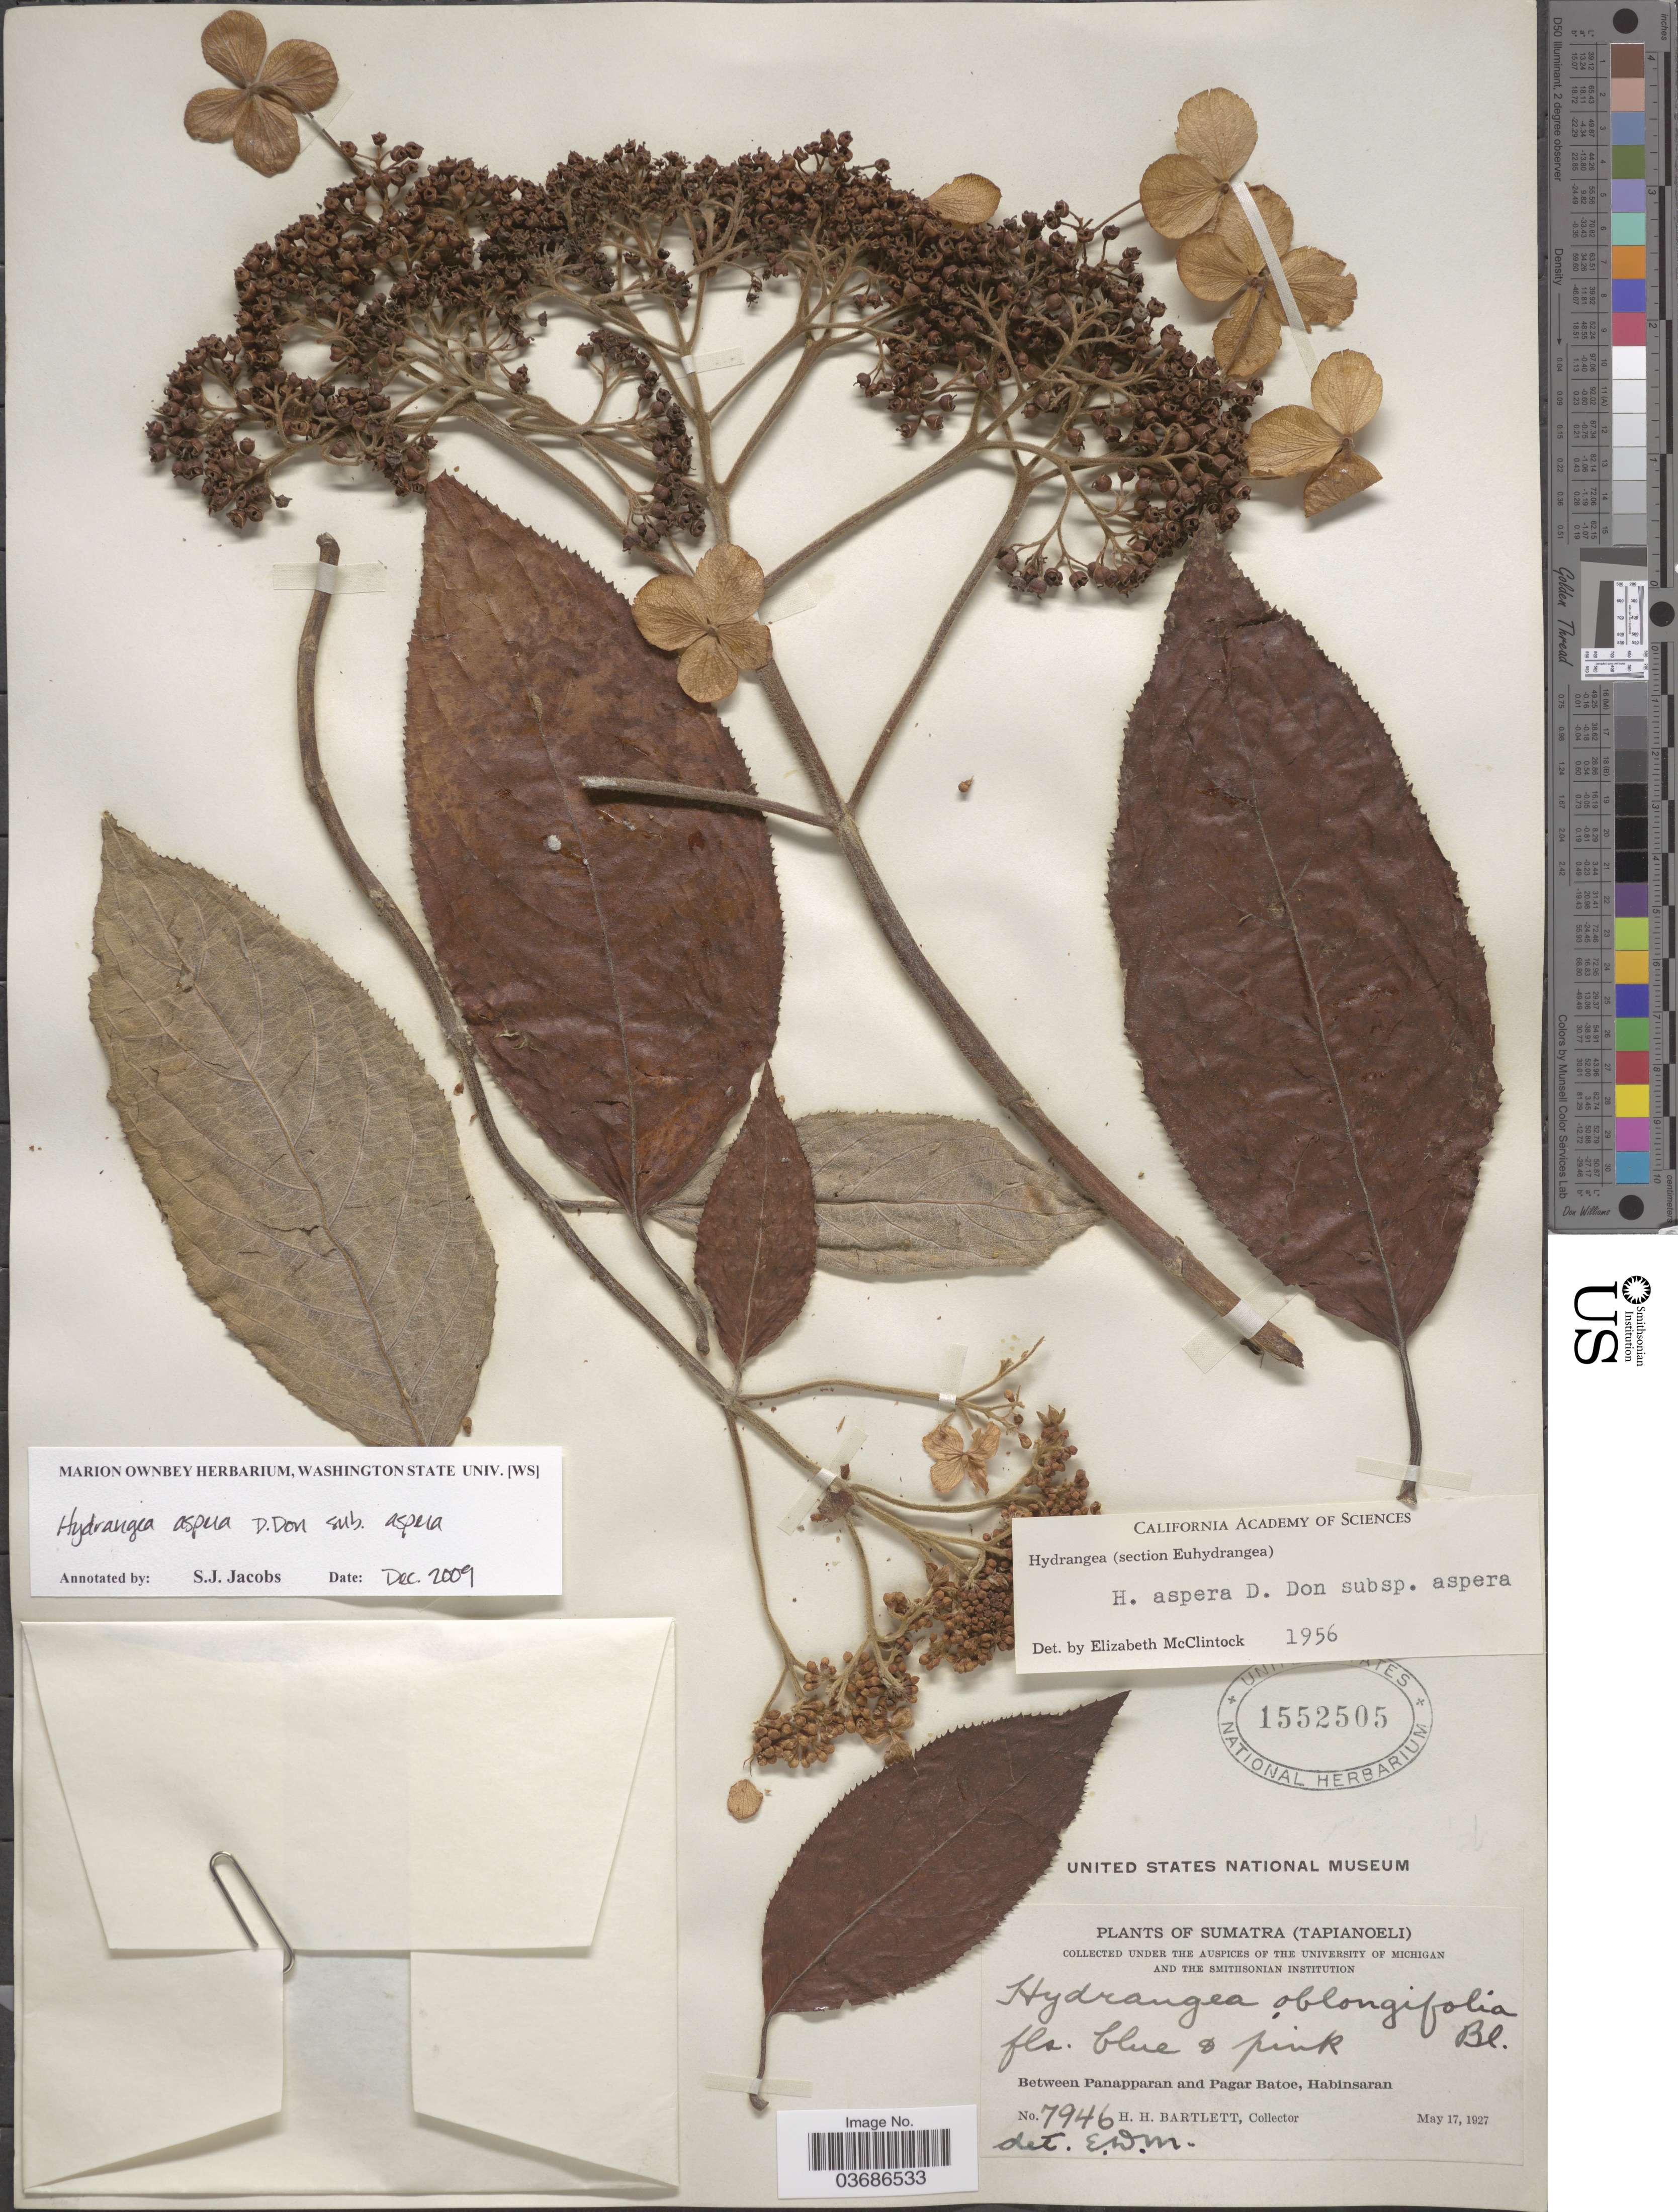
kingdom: Plantae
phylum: Tracheophyta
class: Magnoliopsida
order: Cornales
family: Hydrangeaceae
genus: Hydrangea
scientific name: Hydrangea aspera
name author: Buch.-Ham. ex D. Don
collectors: H. H. Bartlett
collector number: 7946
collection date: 1927-05-17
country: Indonesia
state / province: Sumatra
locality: Sumatra (Tapianoeli). Between Panapparan and Pagar Batoe, Habinsaran.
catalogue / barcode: US 1552505